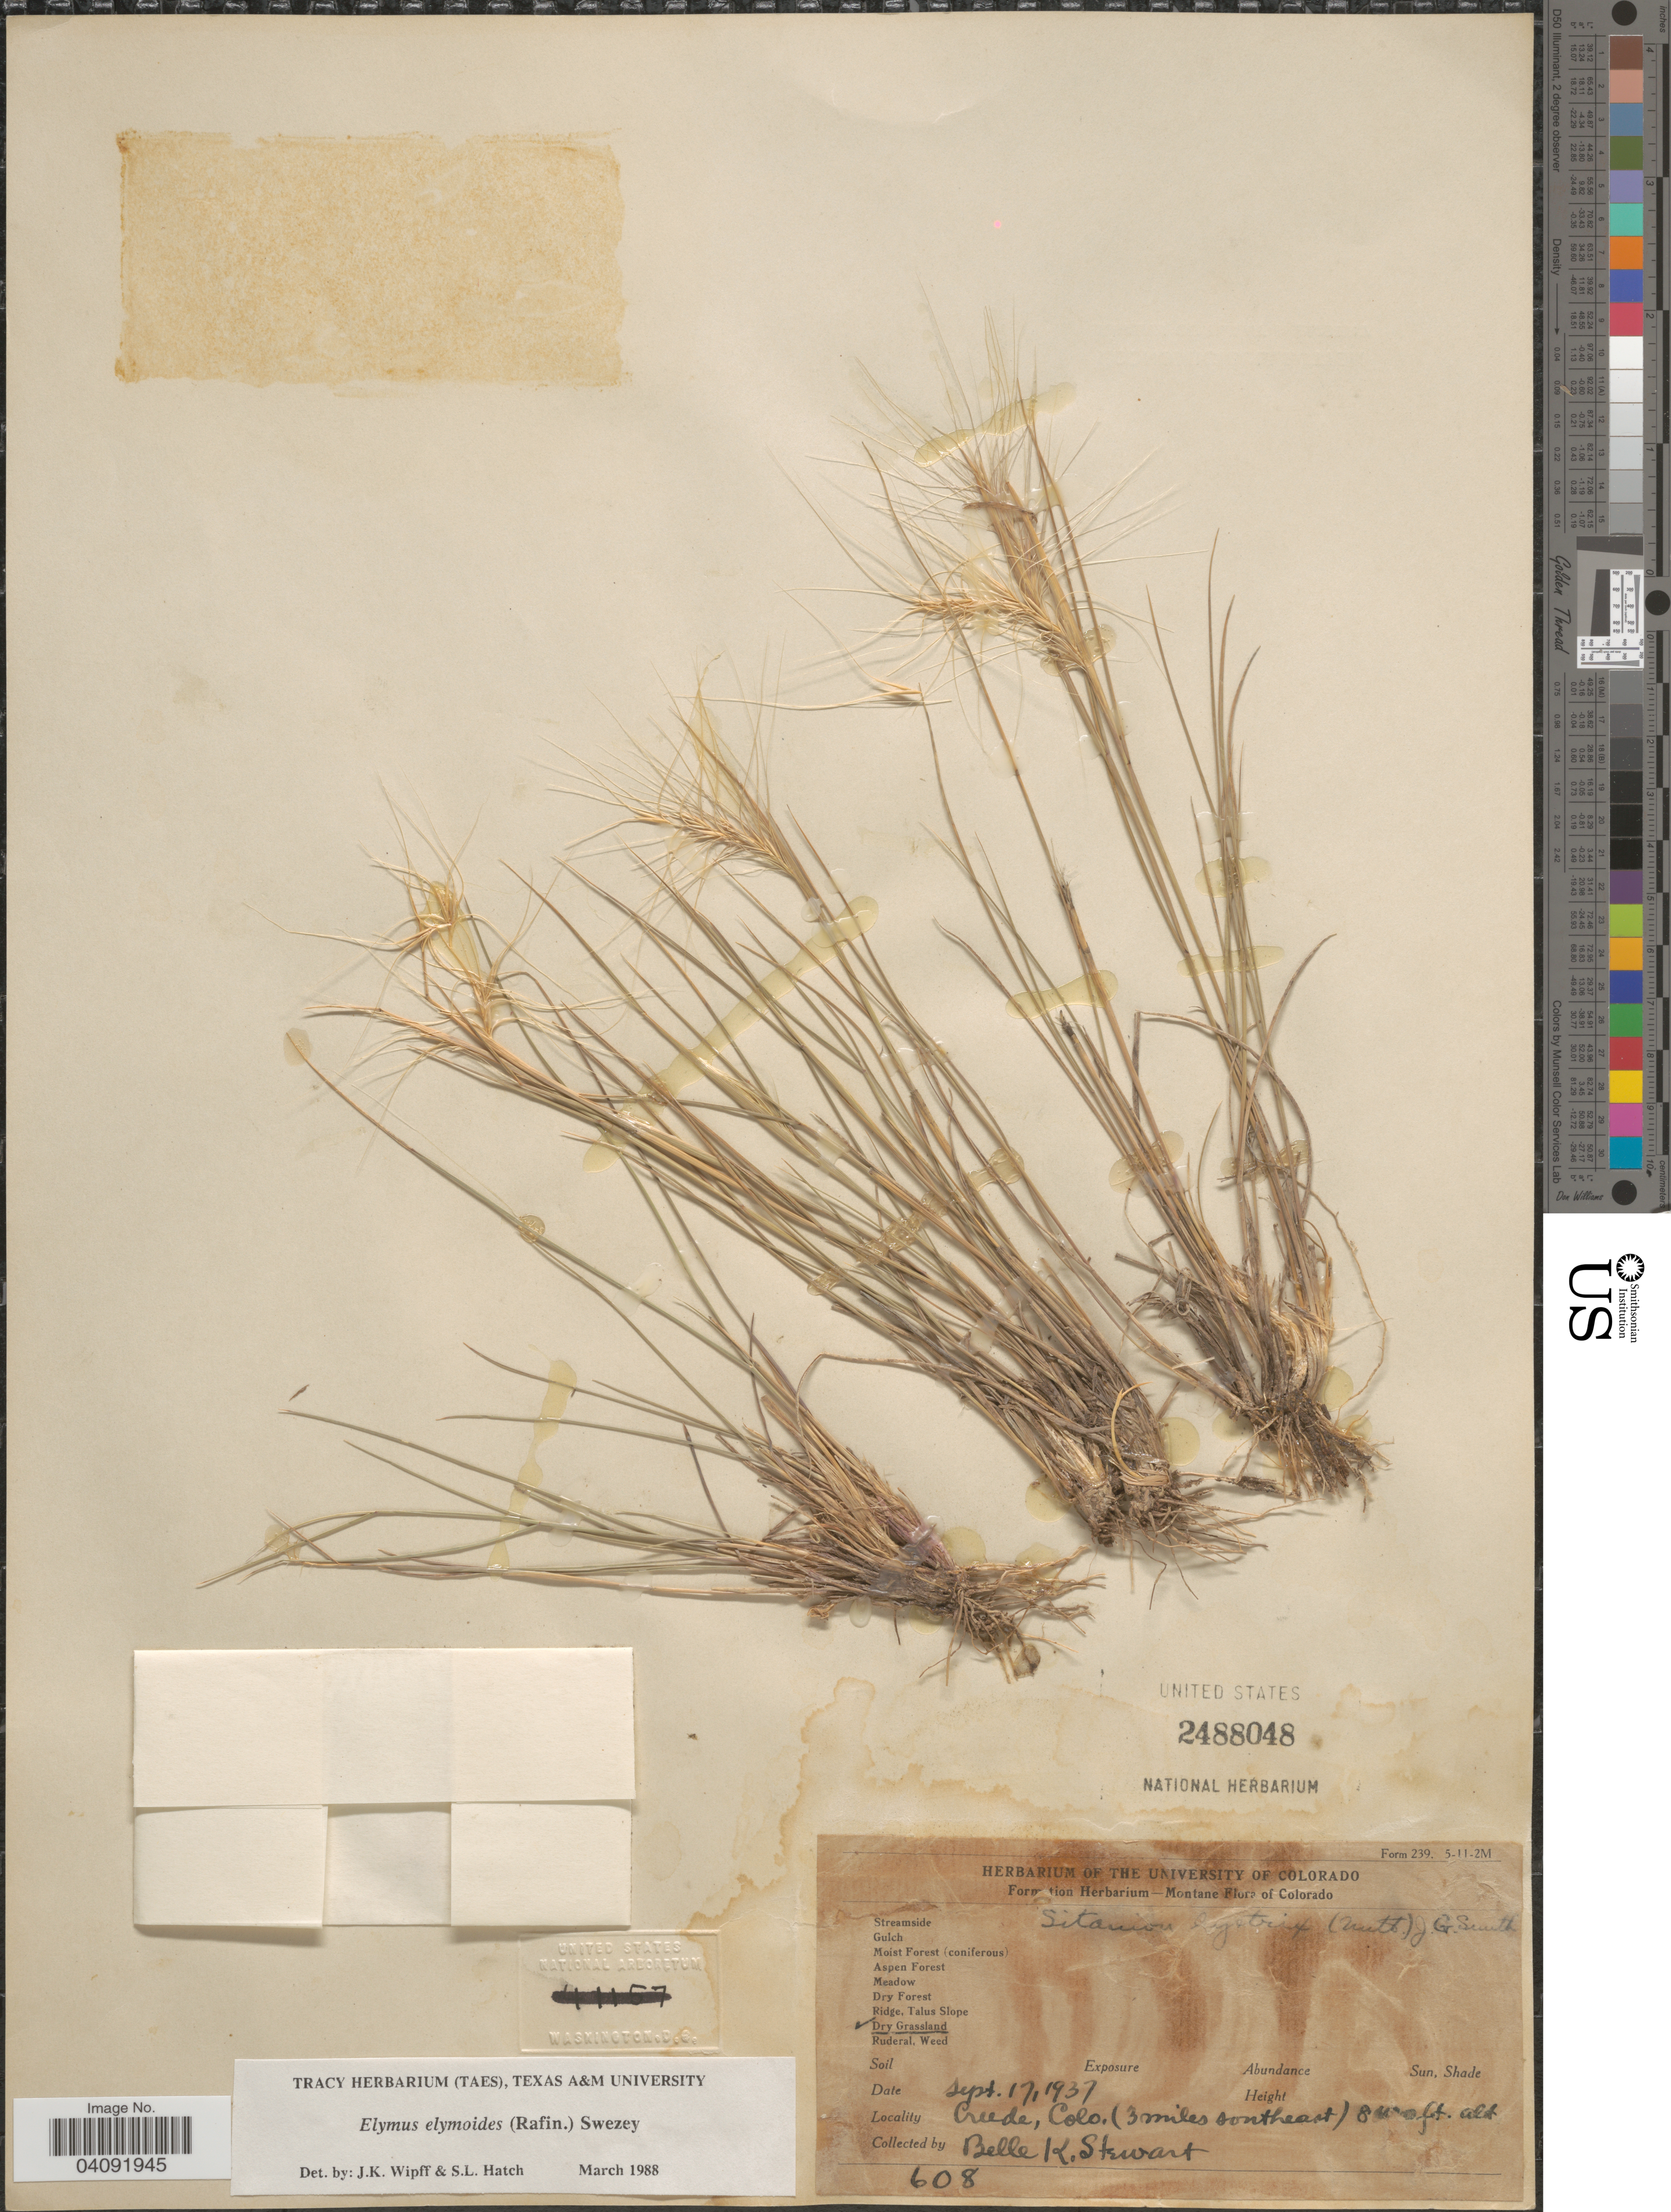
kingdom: Plantae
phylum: Tracheophyta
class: Liliopsida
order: Poales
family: Poaceae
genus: Elymus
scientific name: Elymus elymoides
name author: (Raf.) Swezey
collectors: B. Stewart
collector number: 608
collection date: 1937-09-17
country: United States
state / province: Colorado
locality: Creede, (3 miles southeast).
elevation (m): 2438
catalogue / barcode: US 2488048